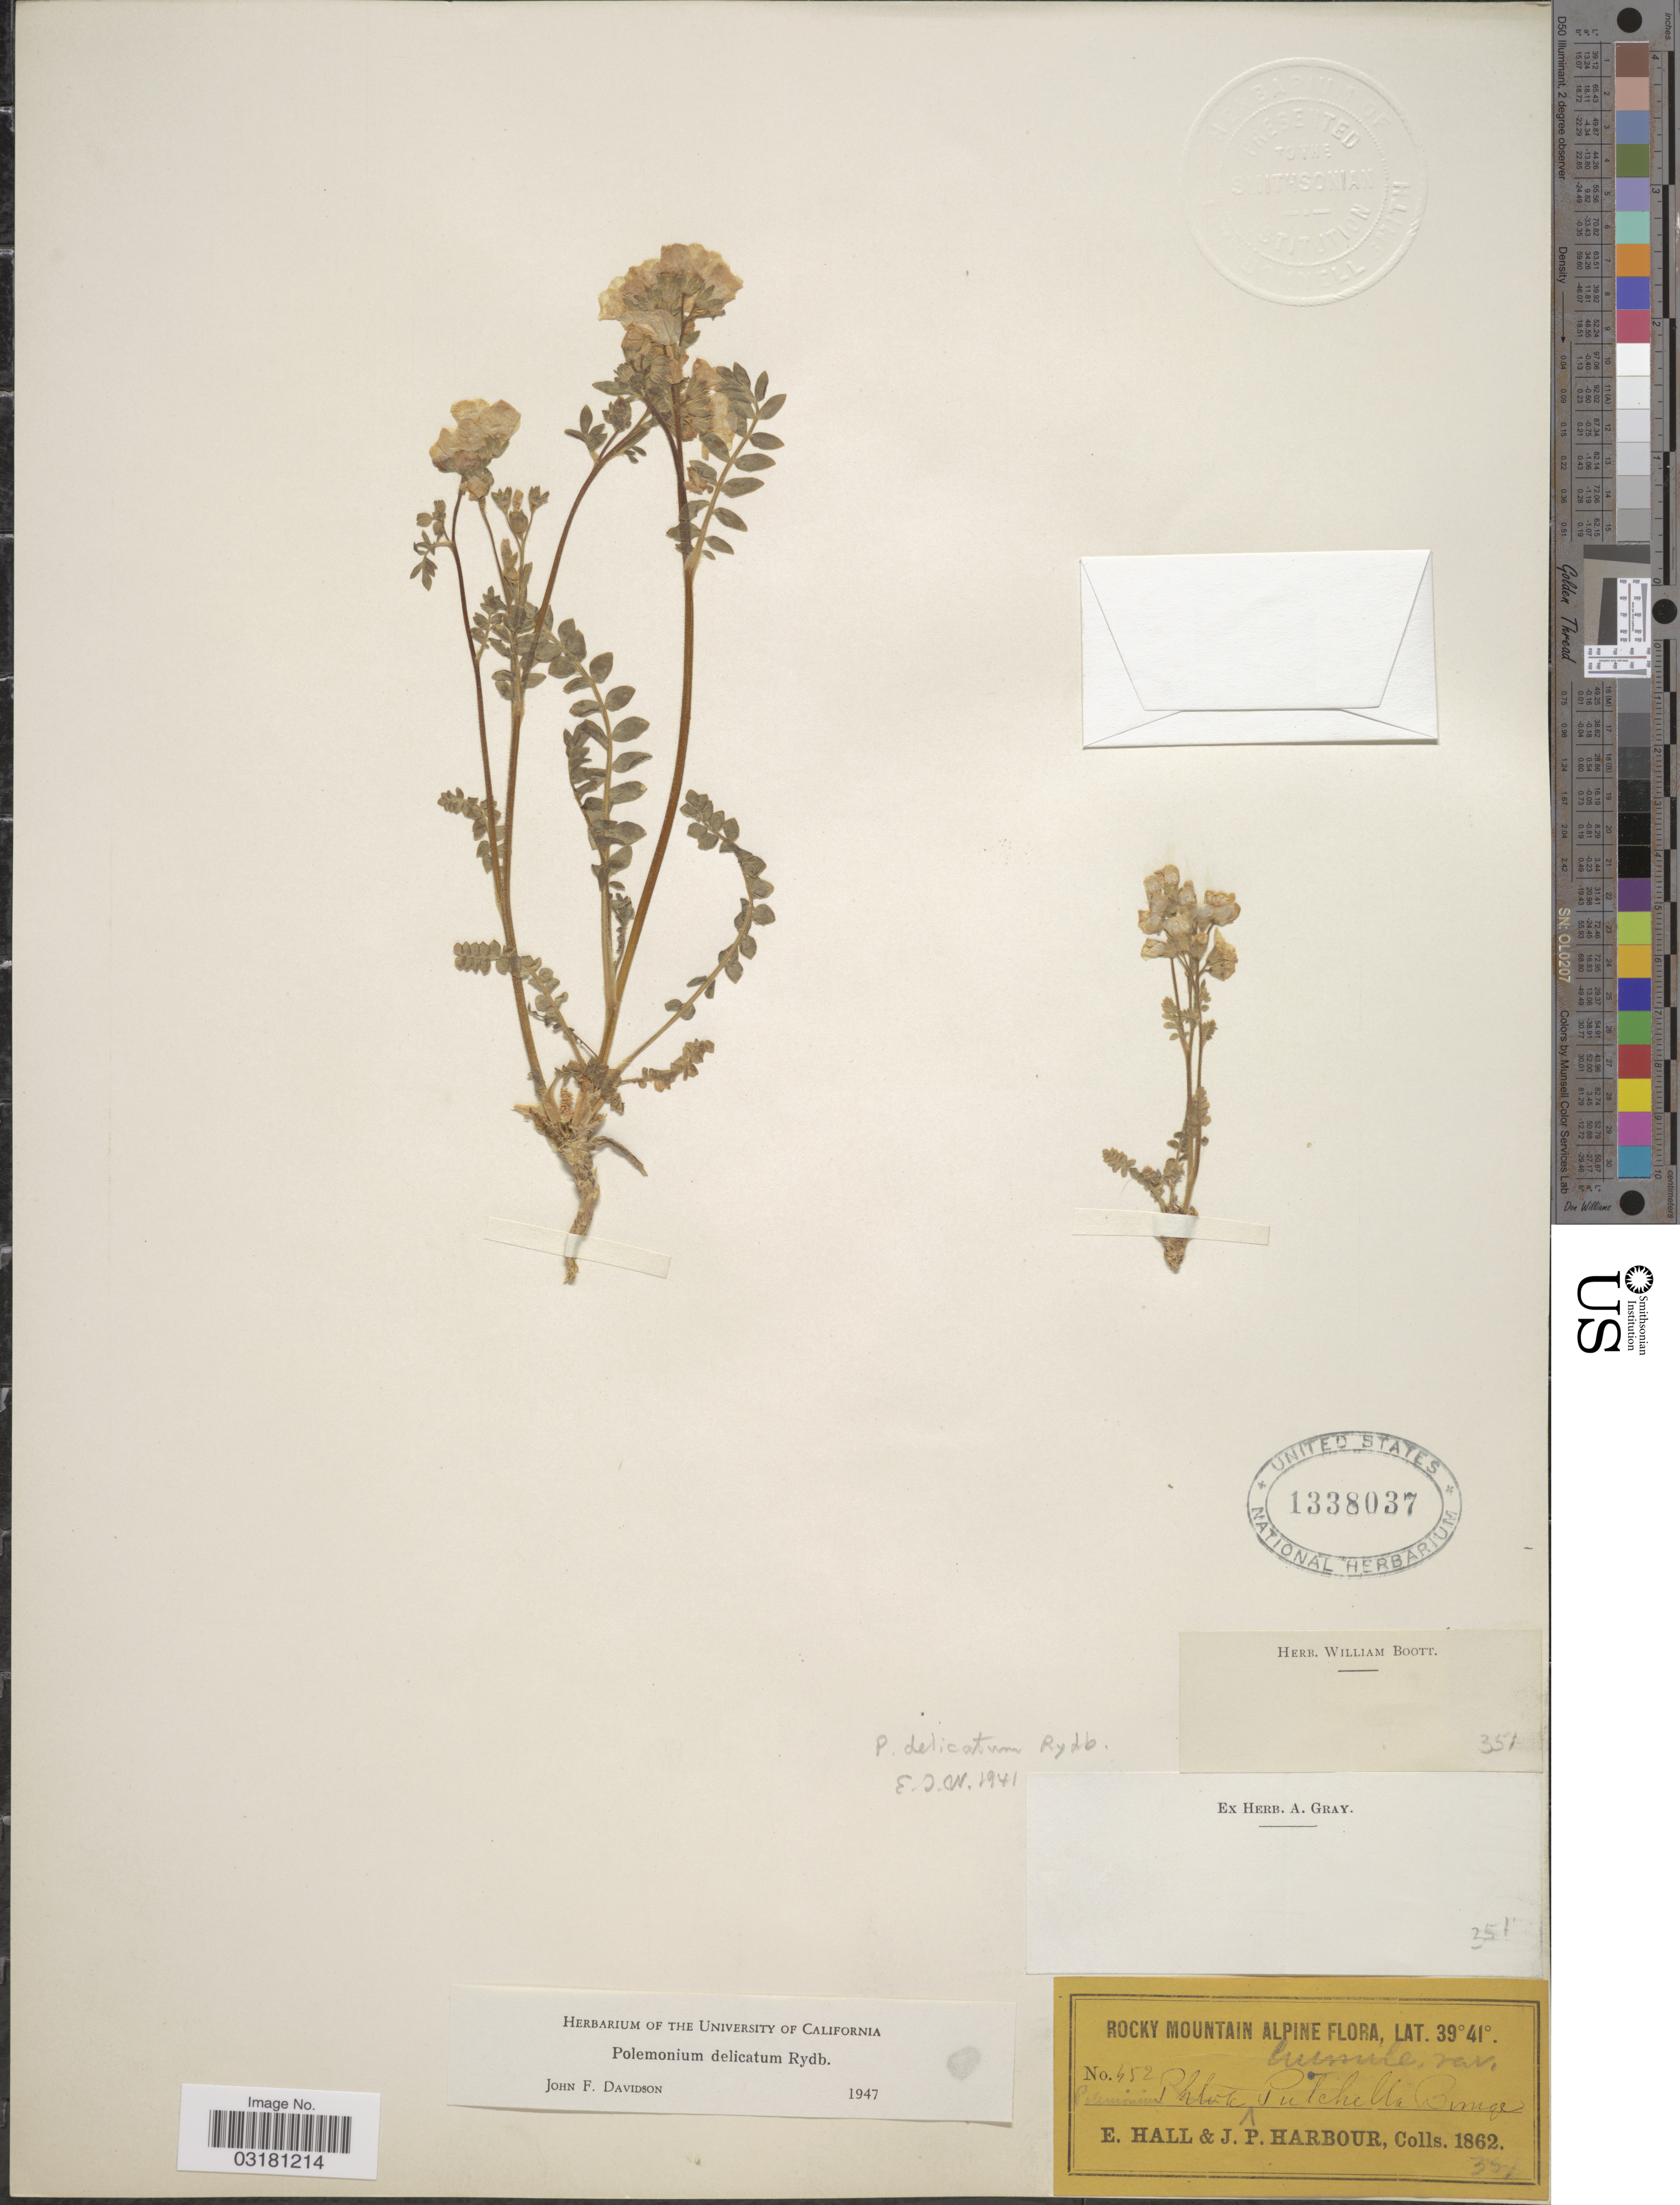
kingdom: Plantae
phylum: Tracheophyta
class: Magnoliopsida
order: Ericales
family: Polemoniaceae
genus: Polemonium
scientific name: Polemonium delicatum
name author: Rydb.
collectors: E. Hall & J. Harbour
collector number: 452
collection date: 1862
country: United States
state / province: Colorado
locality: Rocky Mountain.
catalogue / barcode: US 1338037